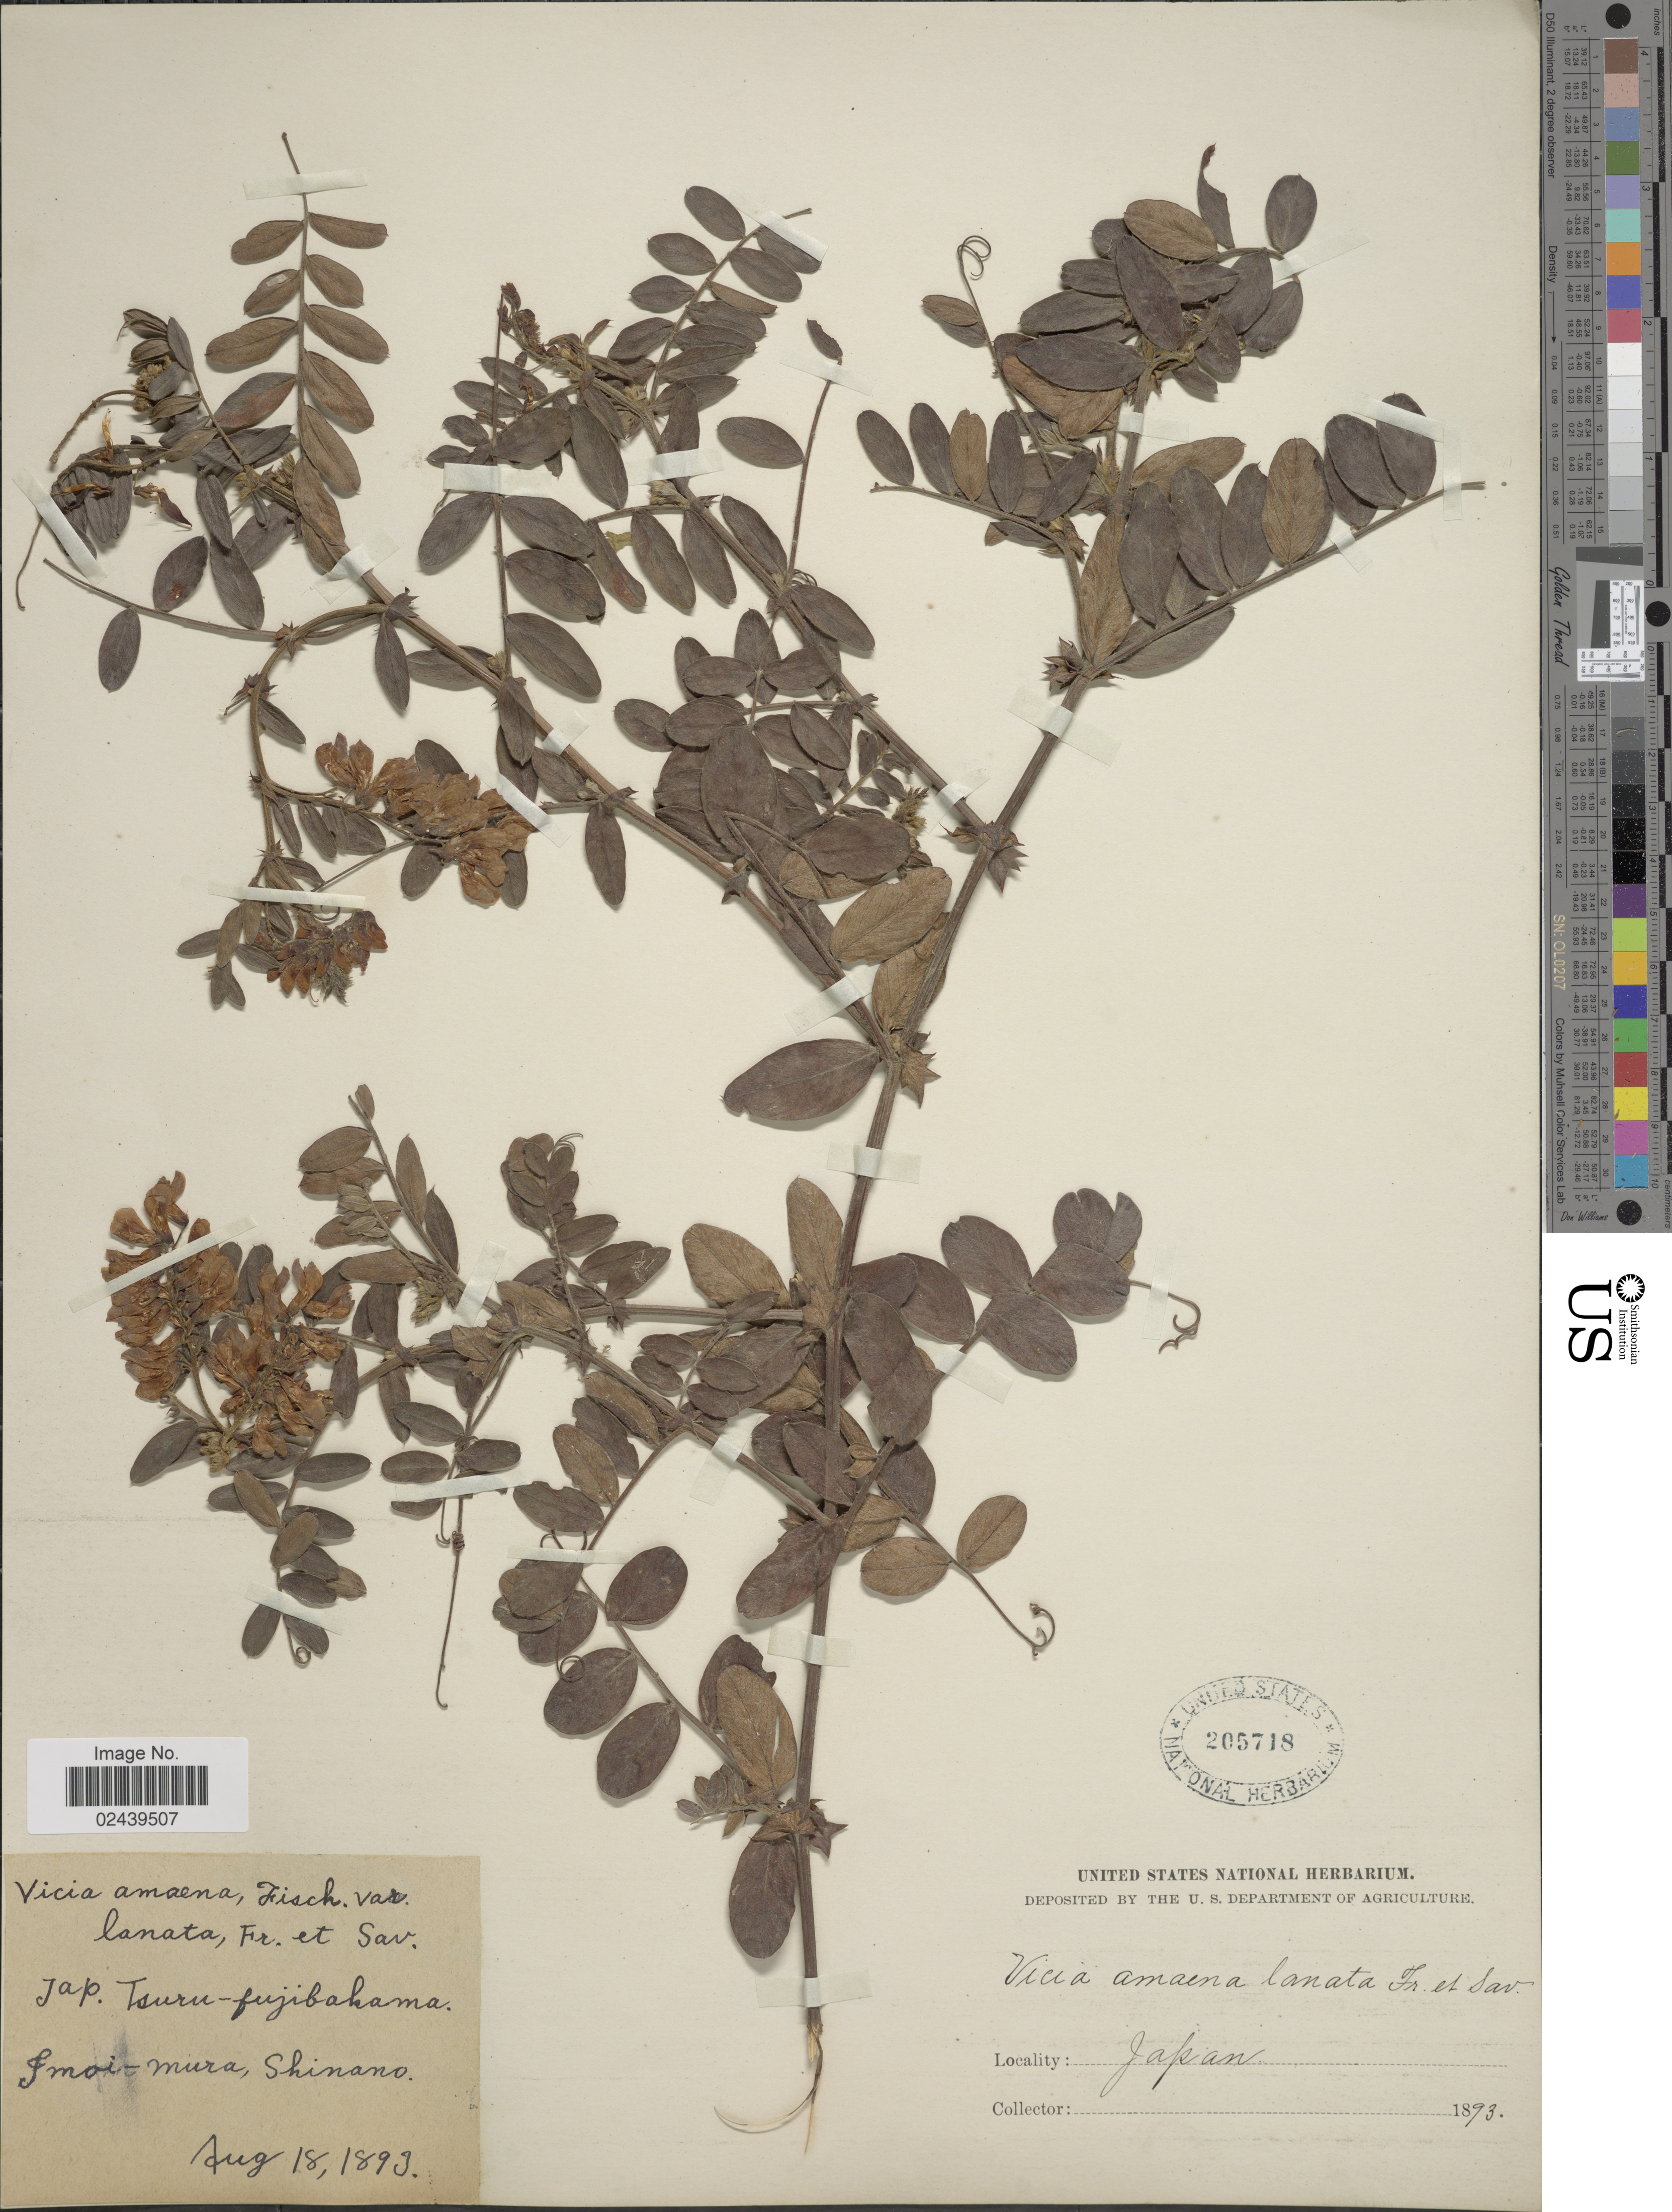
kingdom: Plantae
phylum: Tracheophyta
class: Magnoliopsida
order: Fabales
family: Fabaceae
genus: Vicia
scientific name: Vicia amoena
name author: Fisch. ex Ser.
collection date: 1893-08-18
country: Japan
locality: Jap. Tsuru-fujibahama, Smoi-mura, Shinano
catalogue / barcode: US 205718